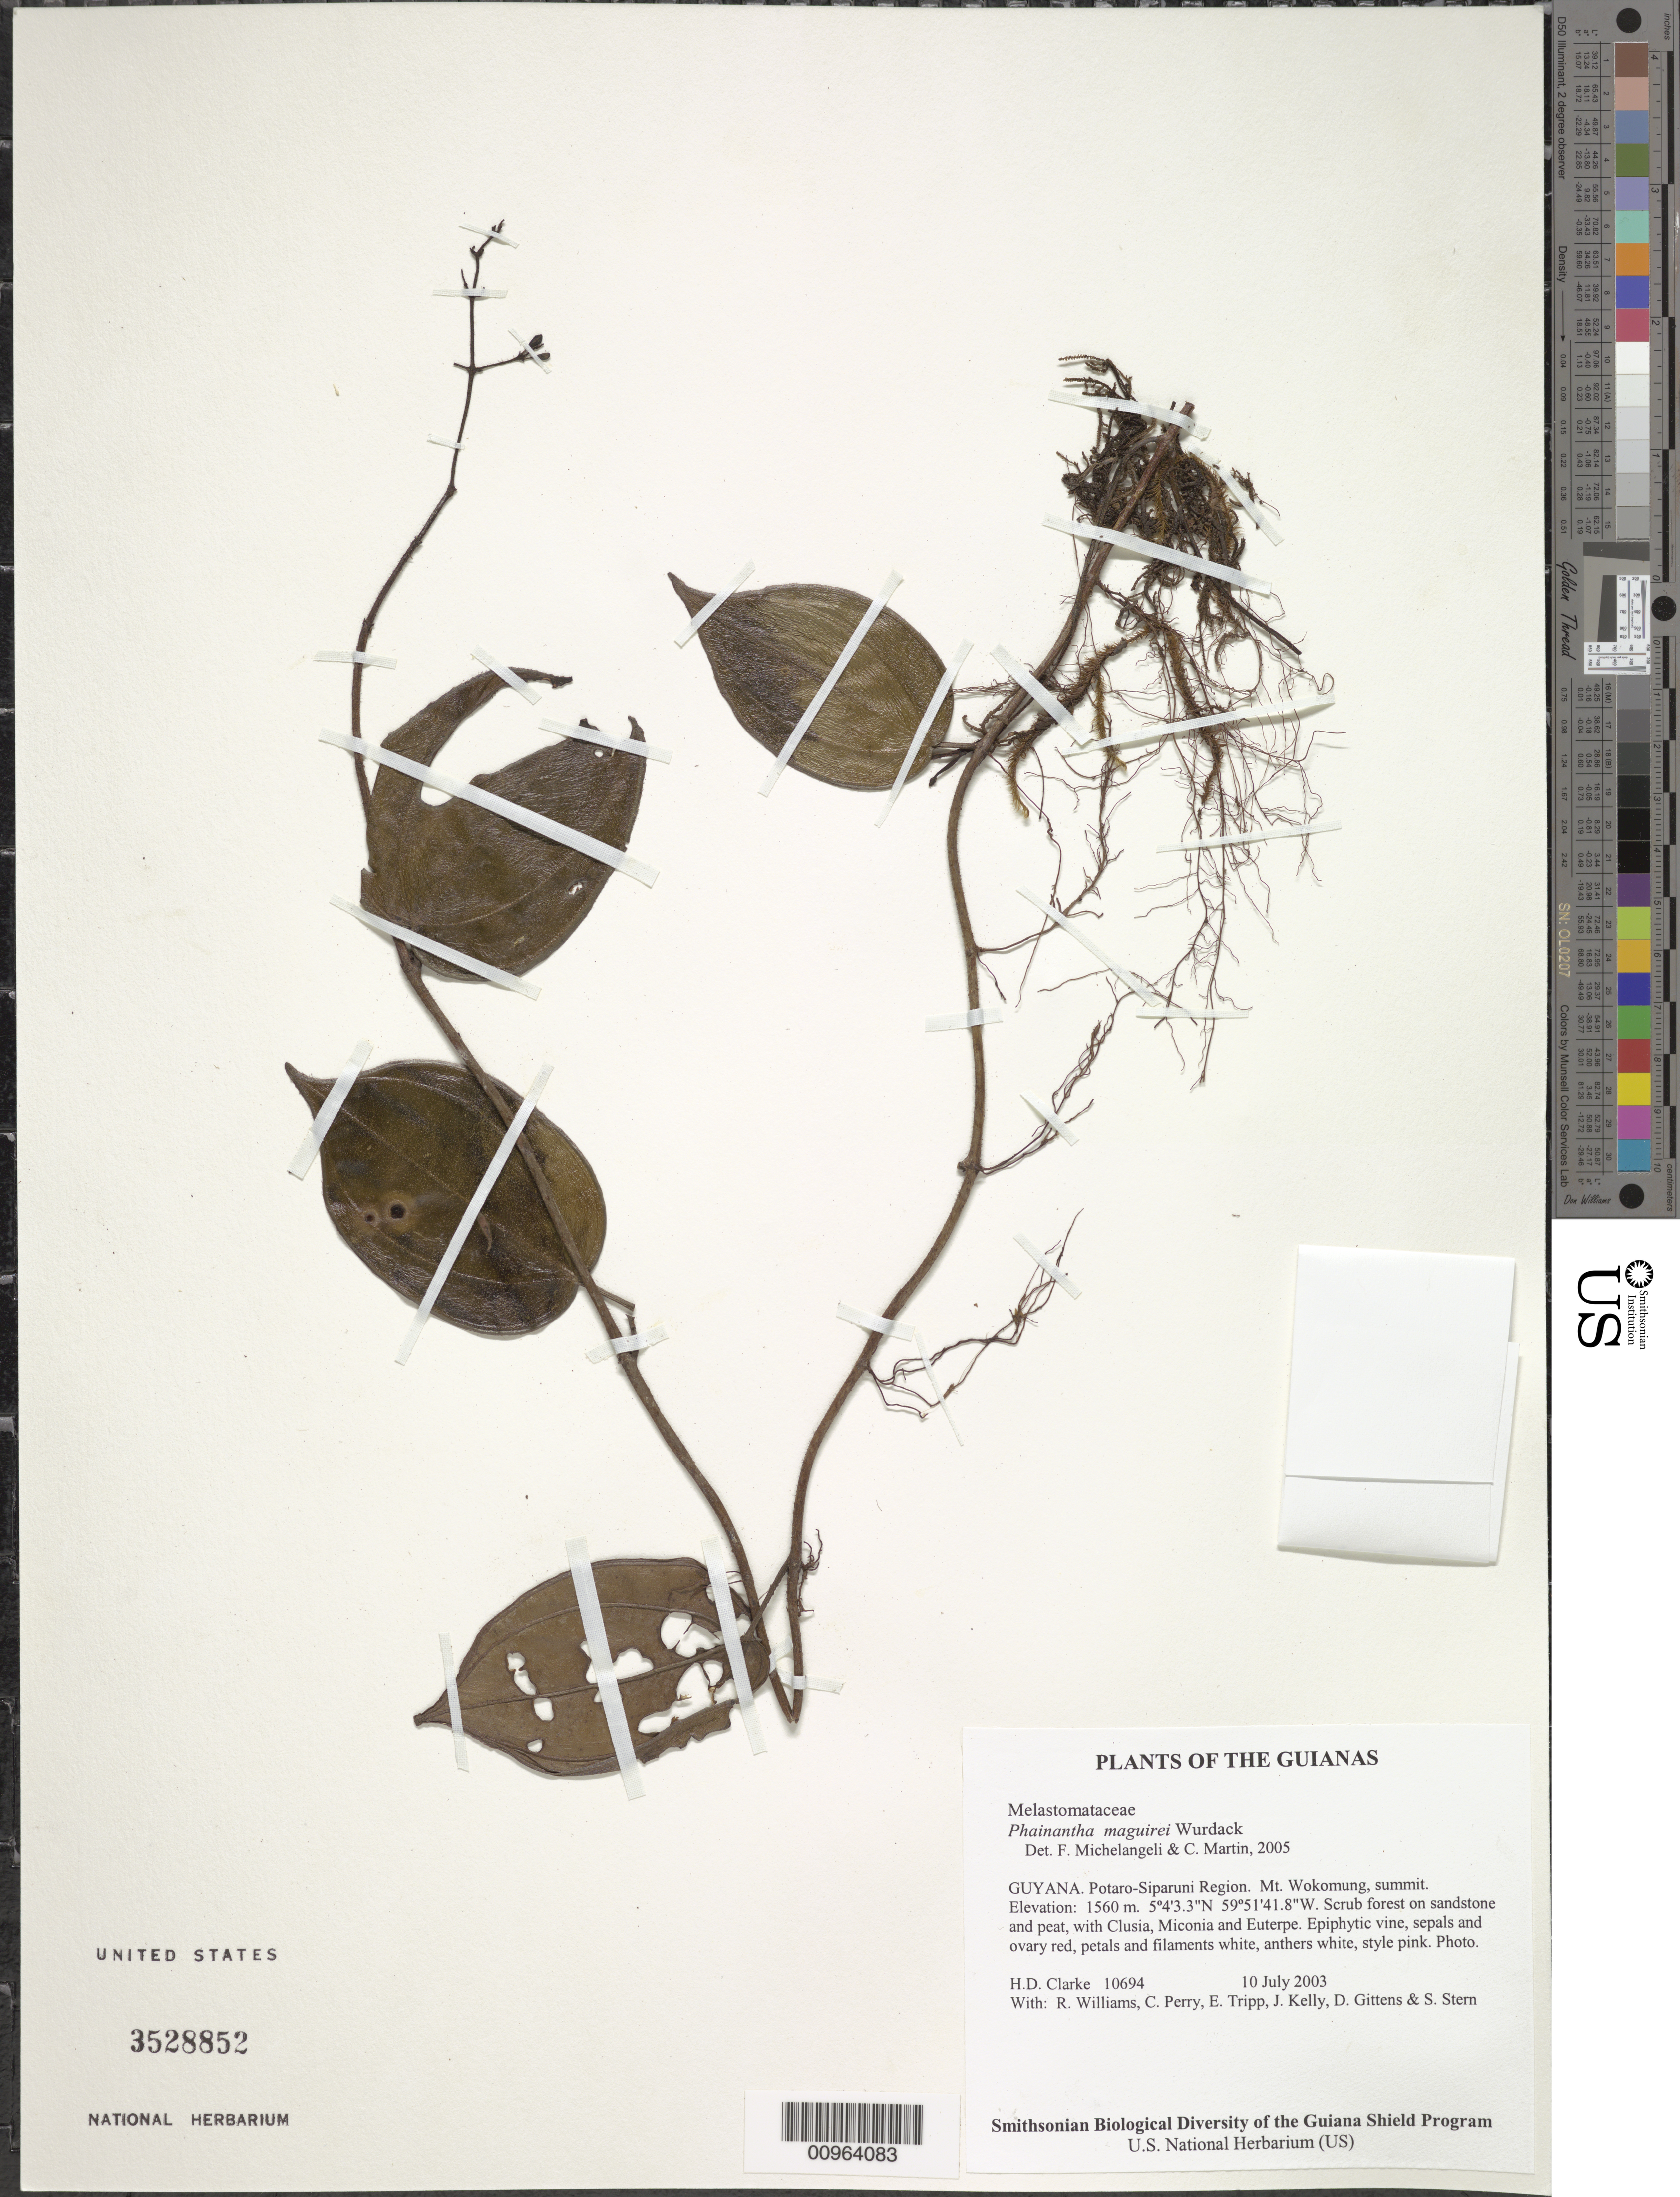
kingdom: Plantae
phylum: Tracheophyta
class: Magnoliopsida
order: Myrtales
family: Melastomataceae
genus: Phainantha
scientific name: Phainantha maguirei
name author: Wurdack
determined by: Michelangeli, F. A.; Martin, C.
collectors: H. D. Clarke, R. Williams, C. Perry, E. Tripp, J. Kelly, D. Gittens & S. R. Stern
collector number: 10694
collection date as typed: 10 July 2003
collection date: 2003-07-10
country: Guyana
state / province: Potaro-Siparuni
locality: Mt. Wokomung, summit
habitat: Scrub forest on sandstone and peat, with Clusia, Miconia and Euterpe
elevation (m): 1560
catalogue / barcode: US 3528852